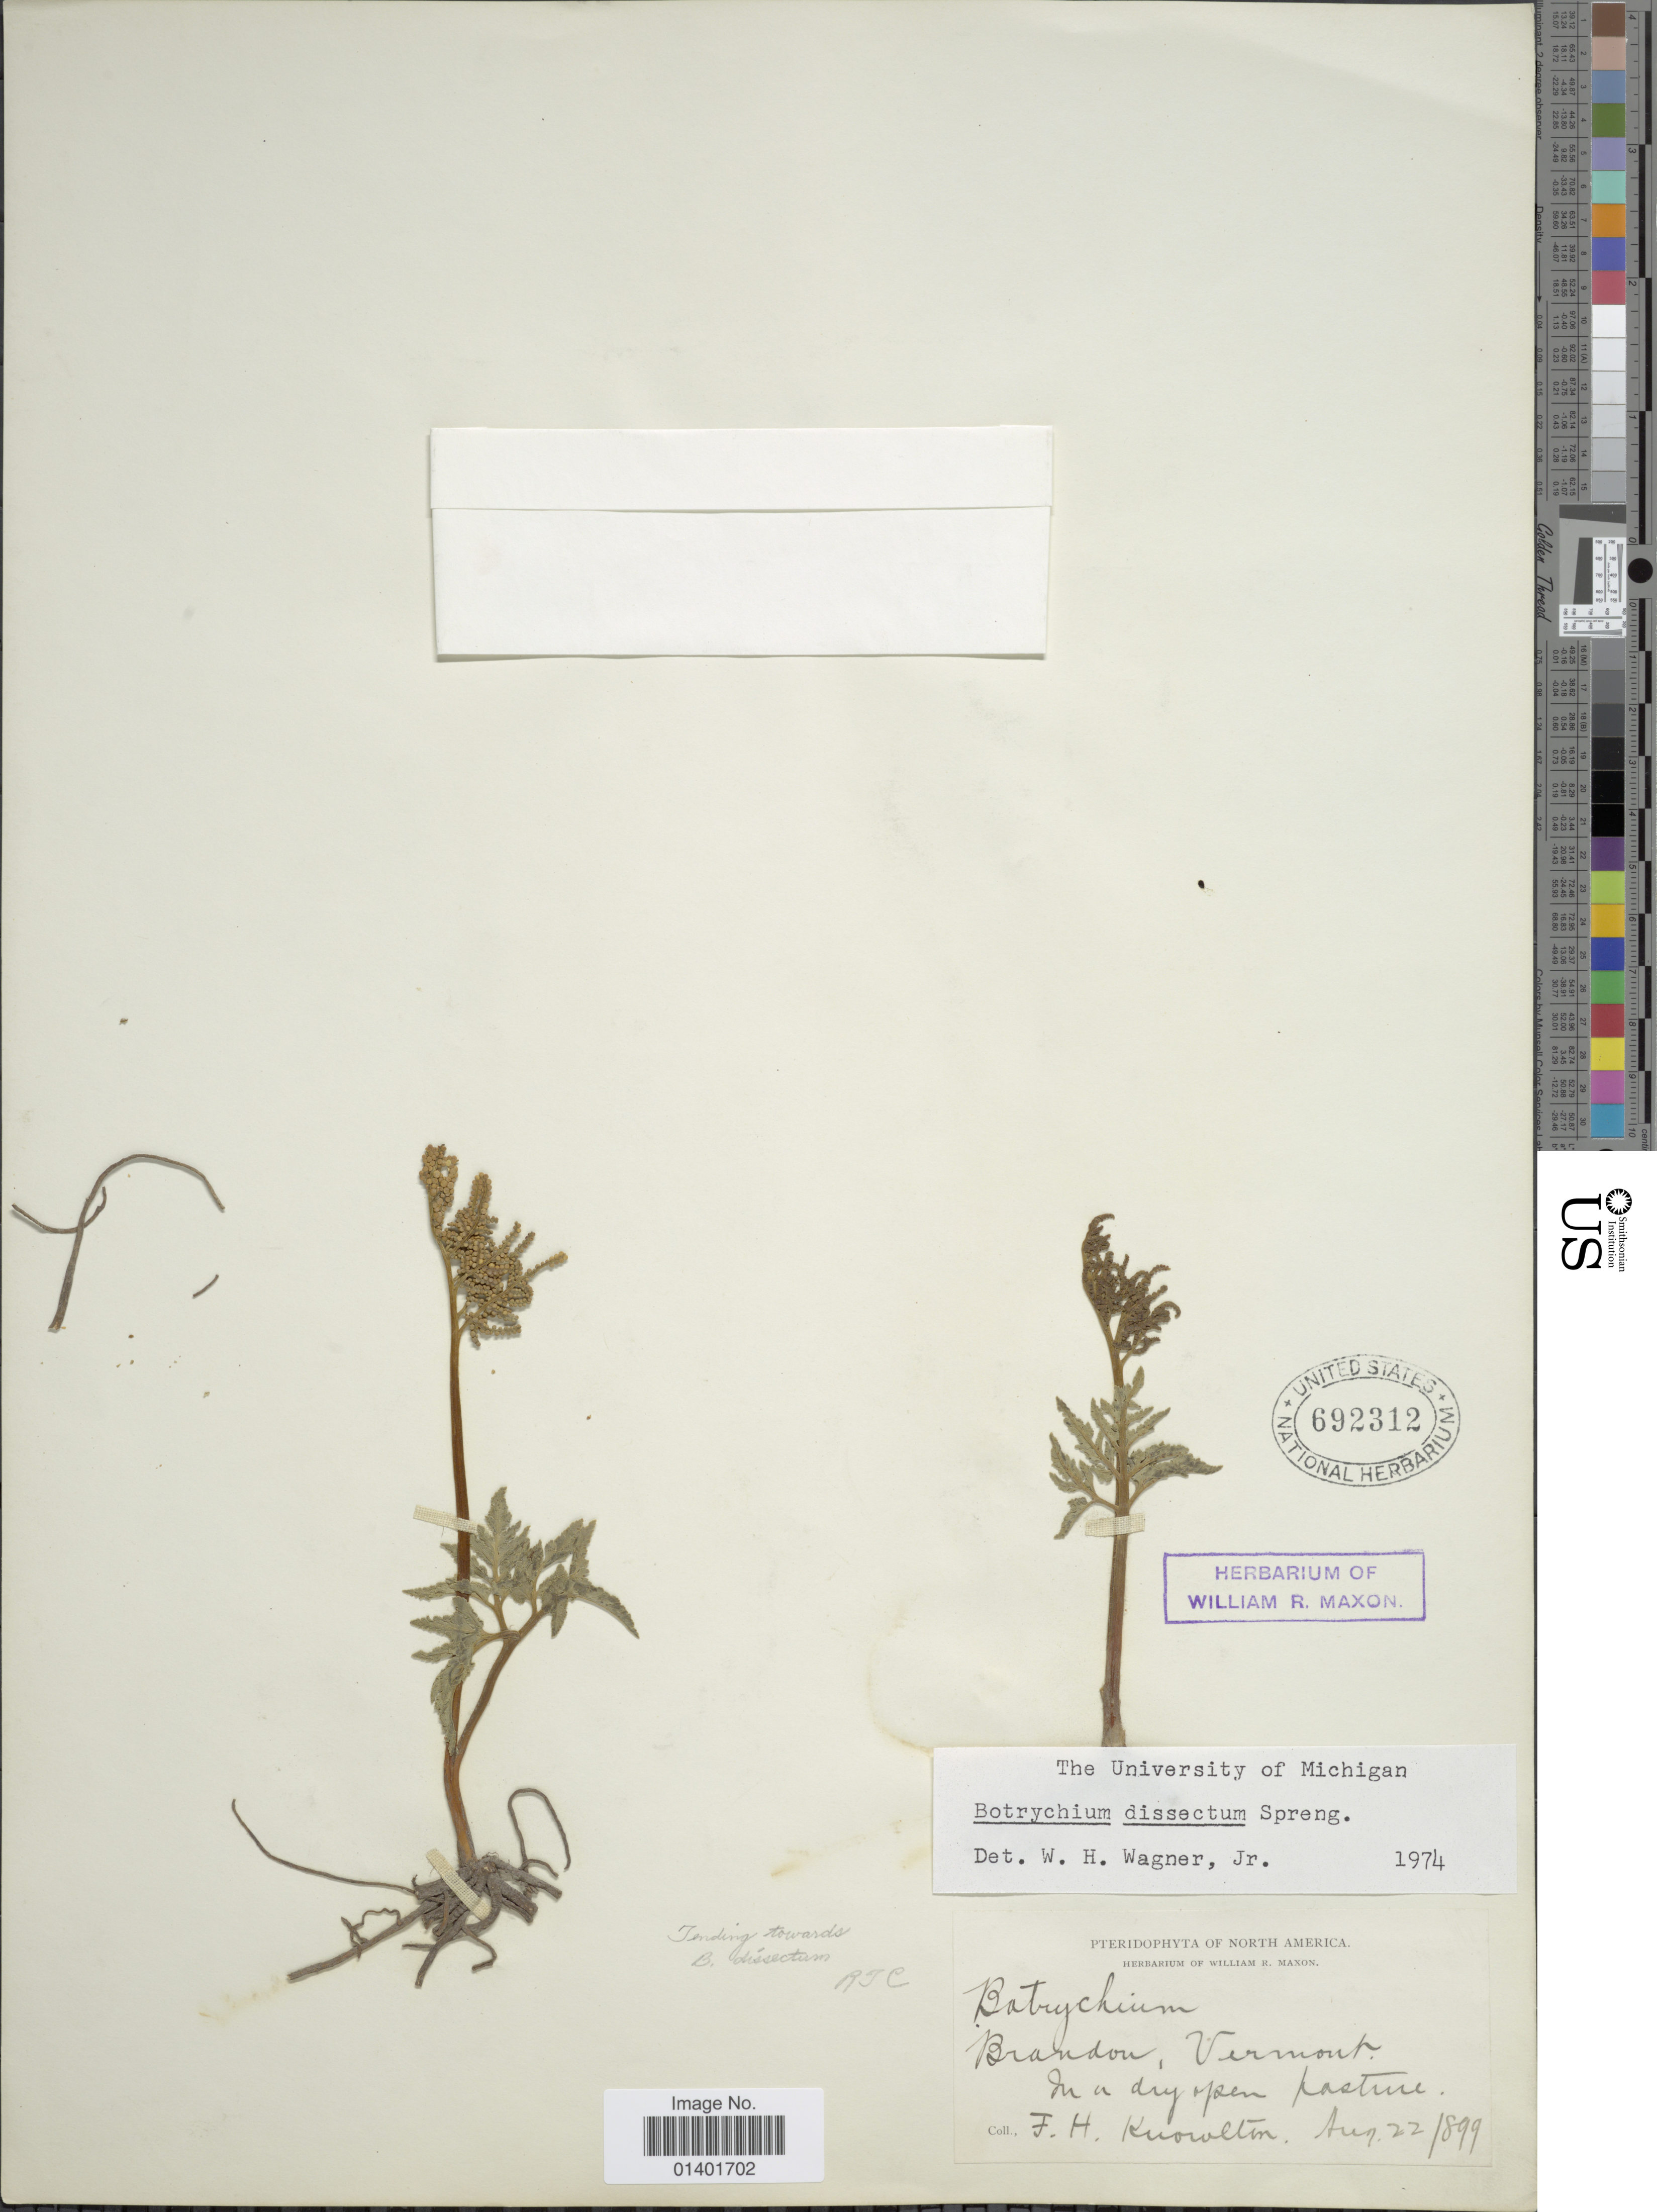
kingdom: Plantae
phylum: Tracheophyta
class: Polypodiopsida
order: Ophioglossales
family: Ophioglossaceae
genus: Botrychium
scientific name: Botrychium dissectum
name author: Spreng.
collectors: F. H. Knowlton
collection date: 1899-08-22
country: United States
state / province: Vermont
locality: Brandon.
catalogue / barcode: US 692312